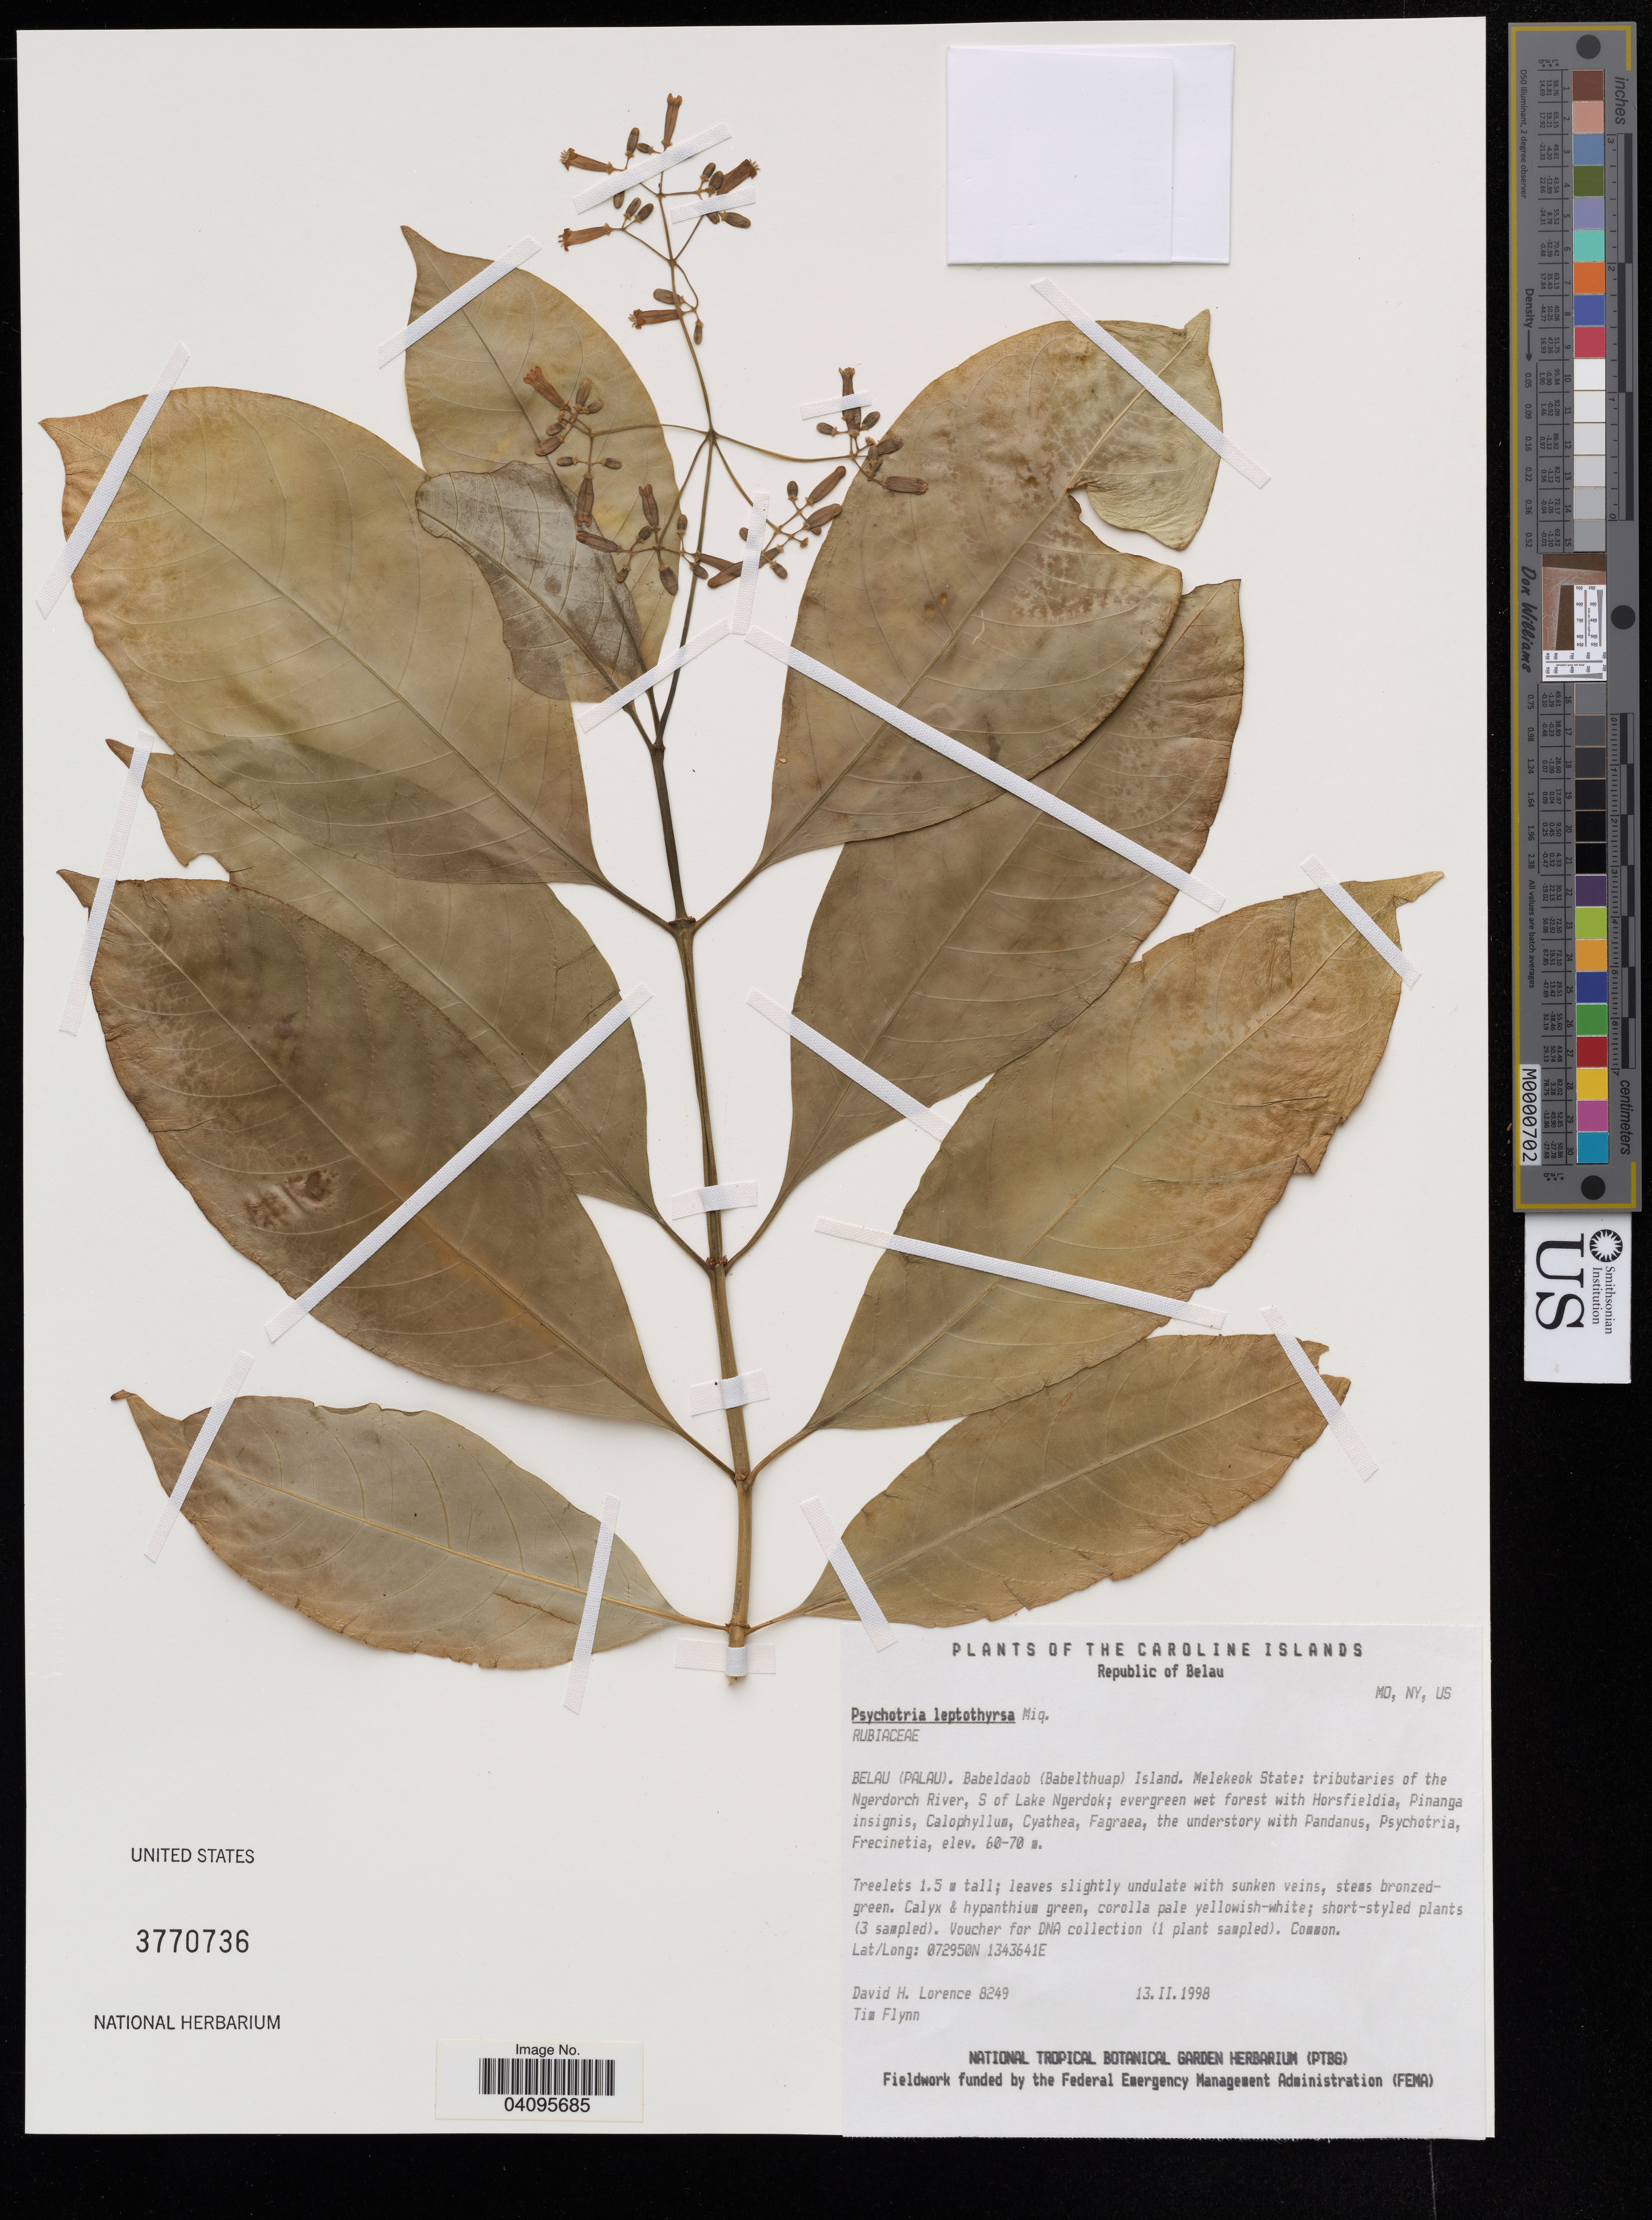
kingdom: Plantae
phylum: Tracheophyta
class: Magnoliopsida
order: Gentianales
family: Rubiaceae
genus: Psychotria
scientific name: Psychotria leptothyrsa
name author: Miq.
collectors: D. Lorence & T. W. Flynn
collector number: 8249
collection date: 1998-02-13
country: Palau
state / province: Melekeok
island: Babeldaob [Babelthuap]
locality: tributaries of the Ngerdorch River, S of Lake Ngerdok.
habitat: Evergreen wet forest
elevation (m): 60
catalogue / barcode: US 3770736